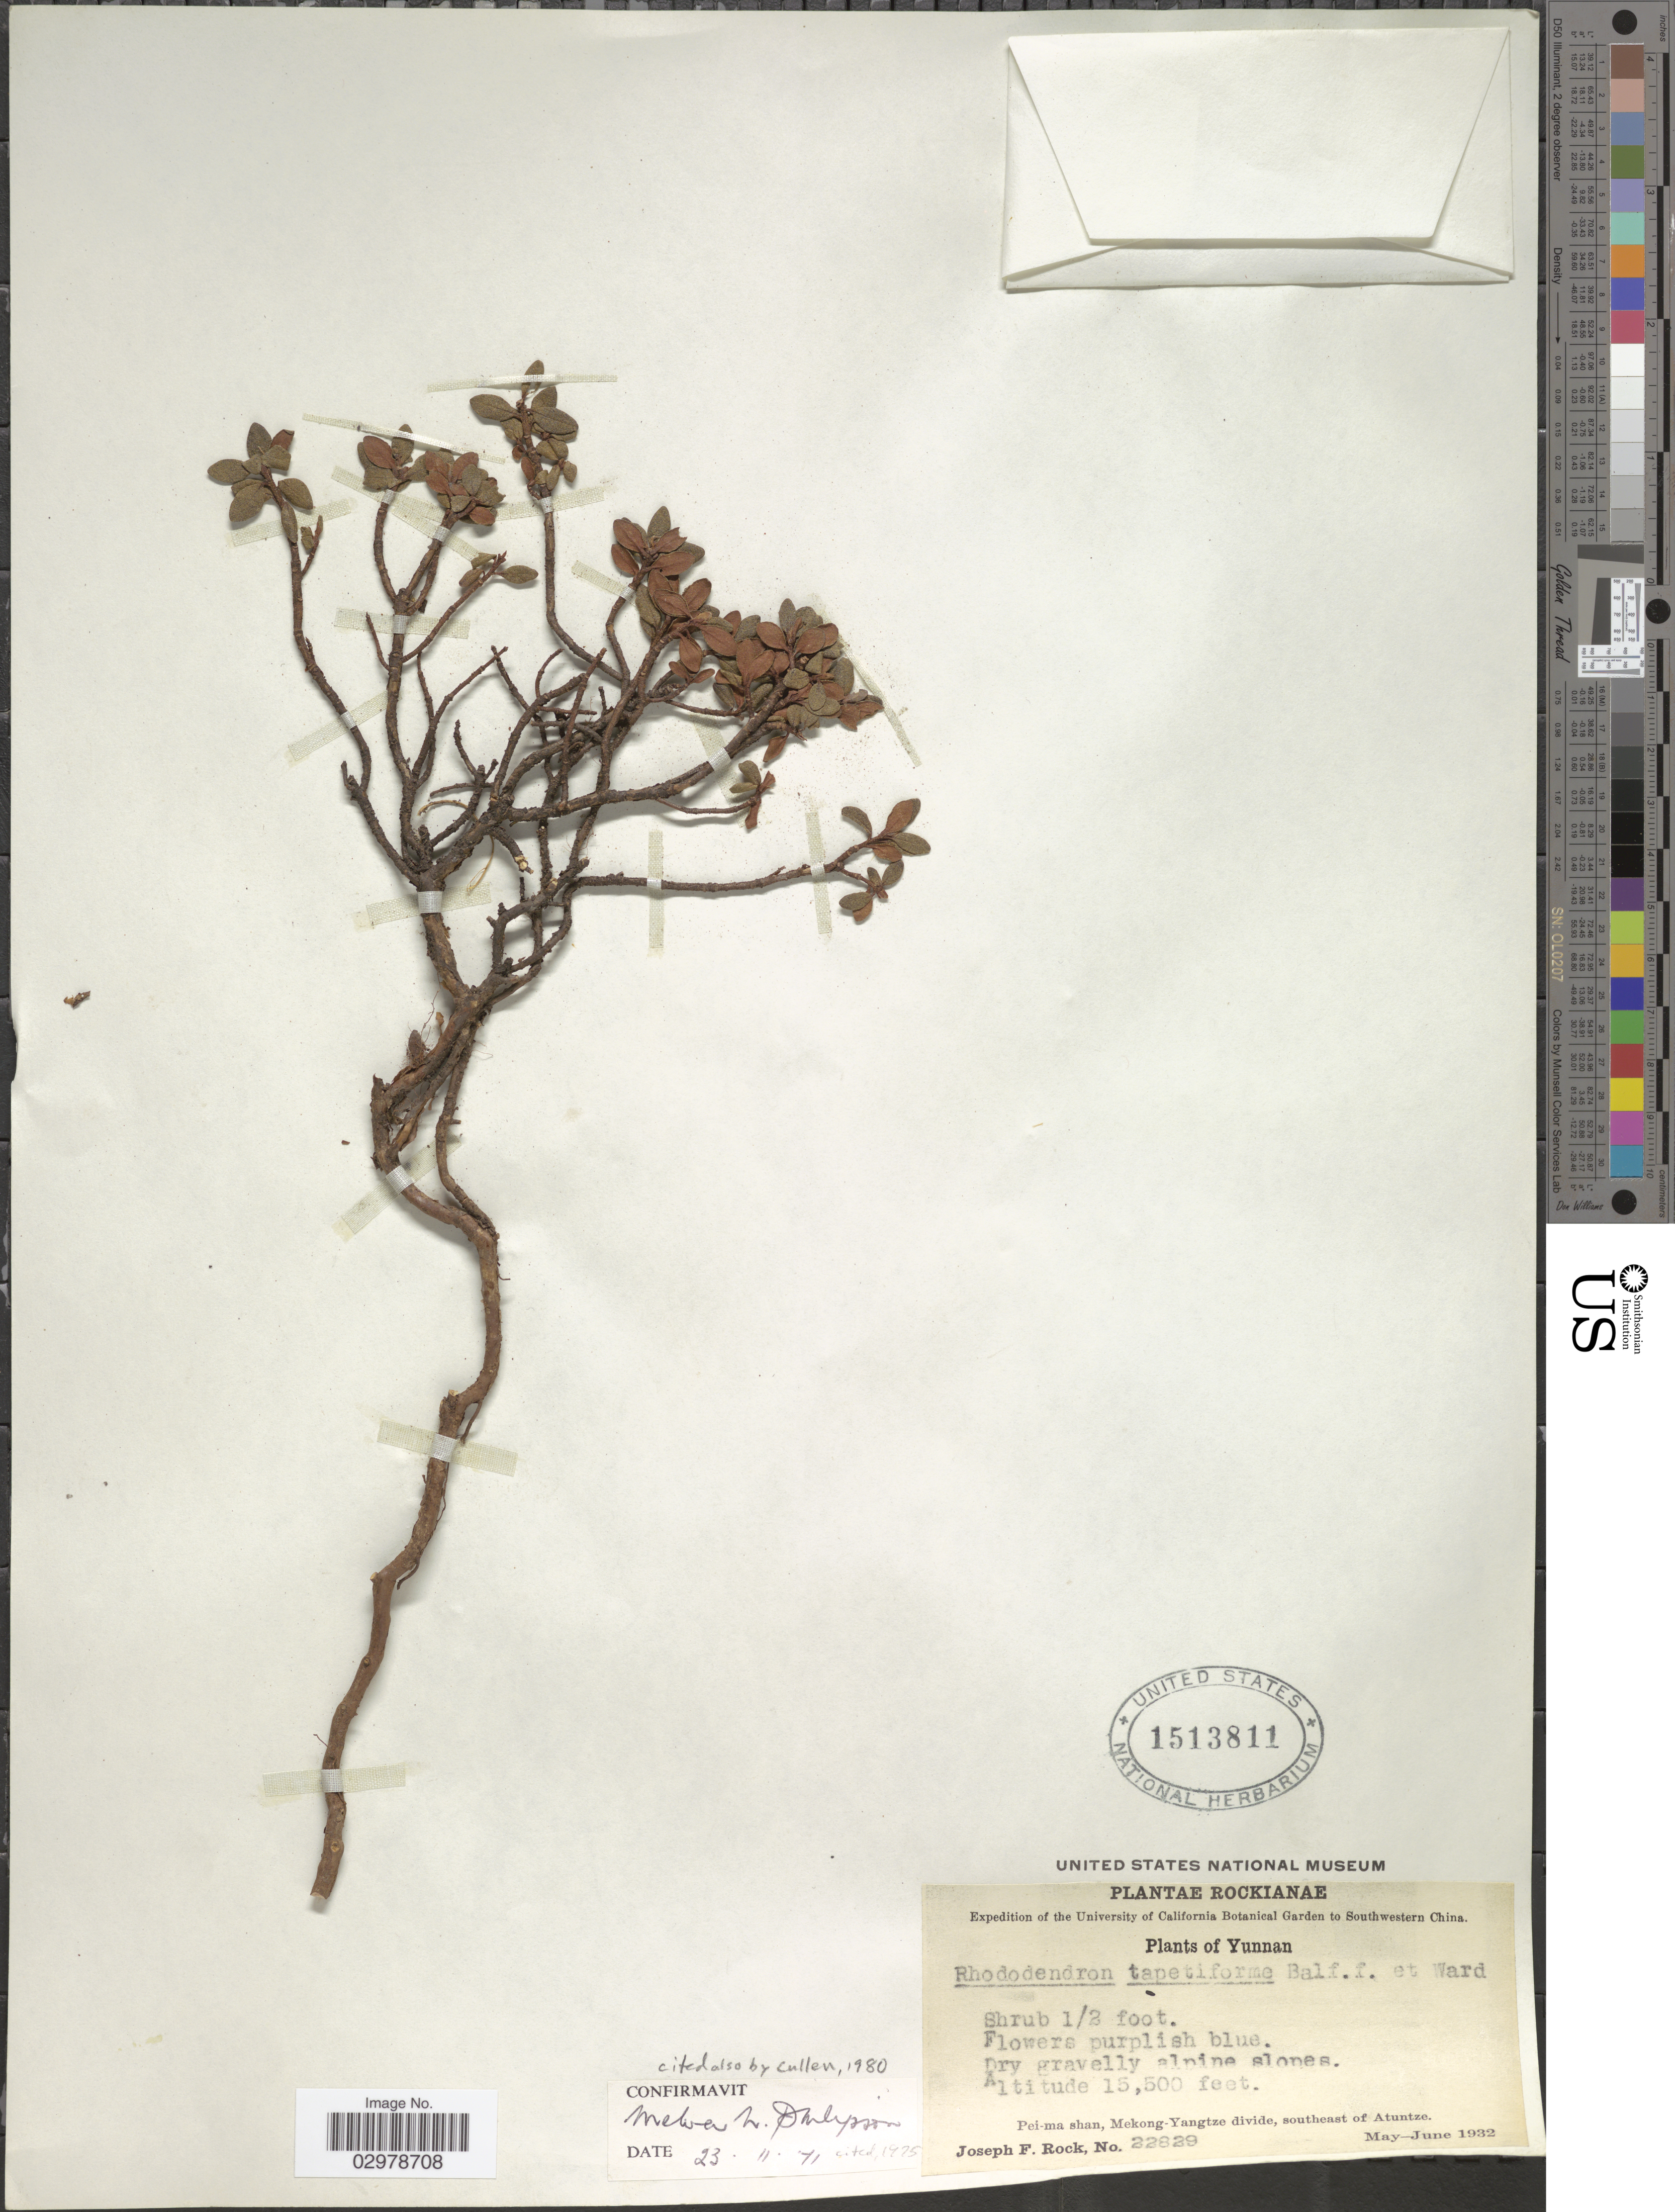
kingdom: Plantae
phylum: Tracheophyta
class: Magnoliopsida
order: Ericales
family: Ericaceae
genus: Rhododendron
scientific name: Rhododendron tapetiforme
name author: Balf. f. & Kingdon-Ward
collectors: J. F. Rock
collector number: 22829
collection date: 1932-05/1932-06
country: China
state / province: Yunnan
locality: Pei-ma shan, Mekong-Yangtze divide, southeast of Atuntze. Southwestern China.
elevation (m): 4724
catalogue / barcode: US 1513811